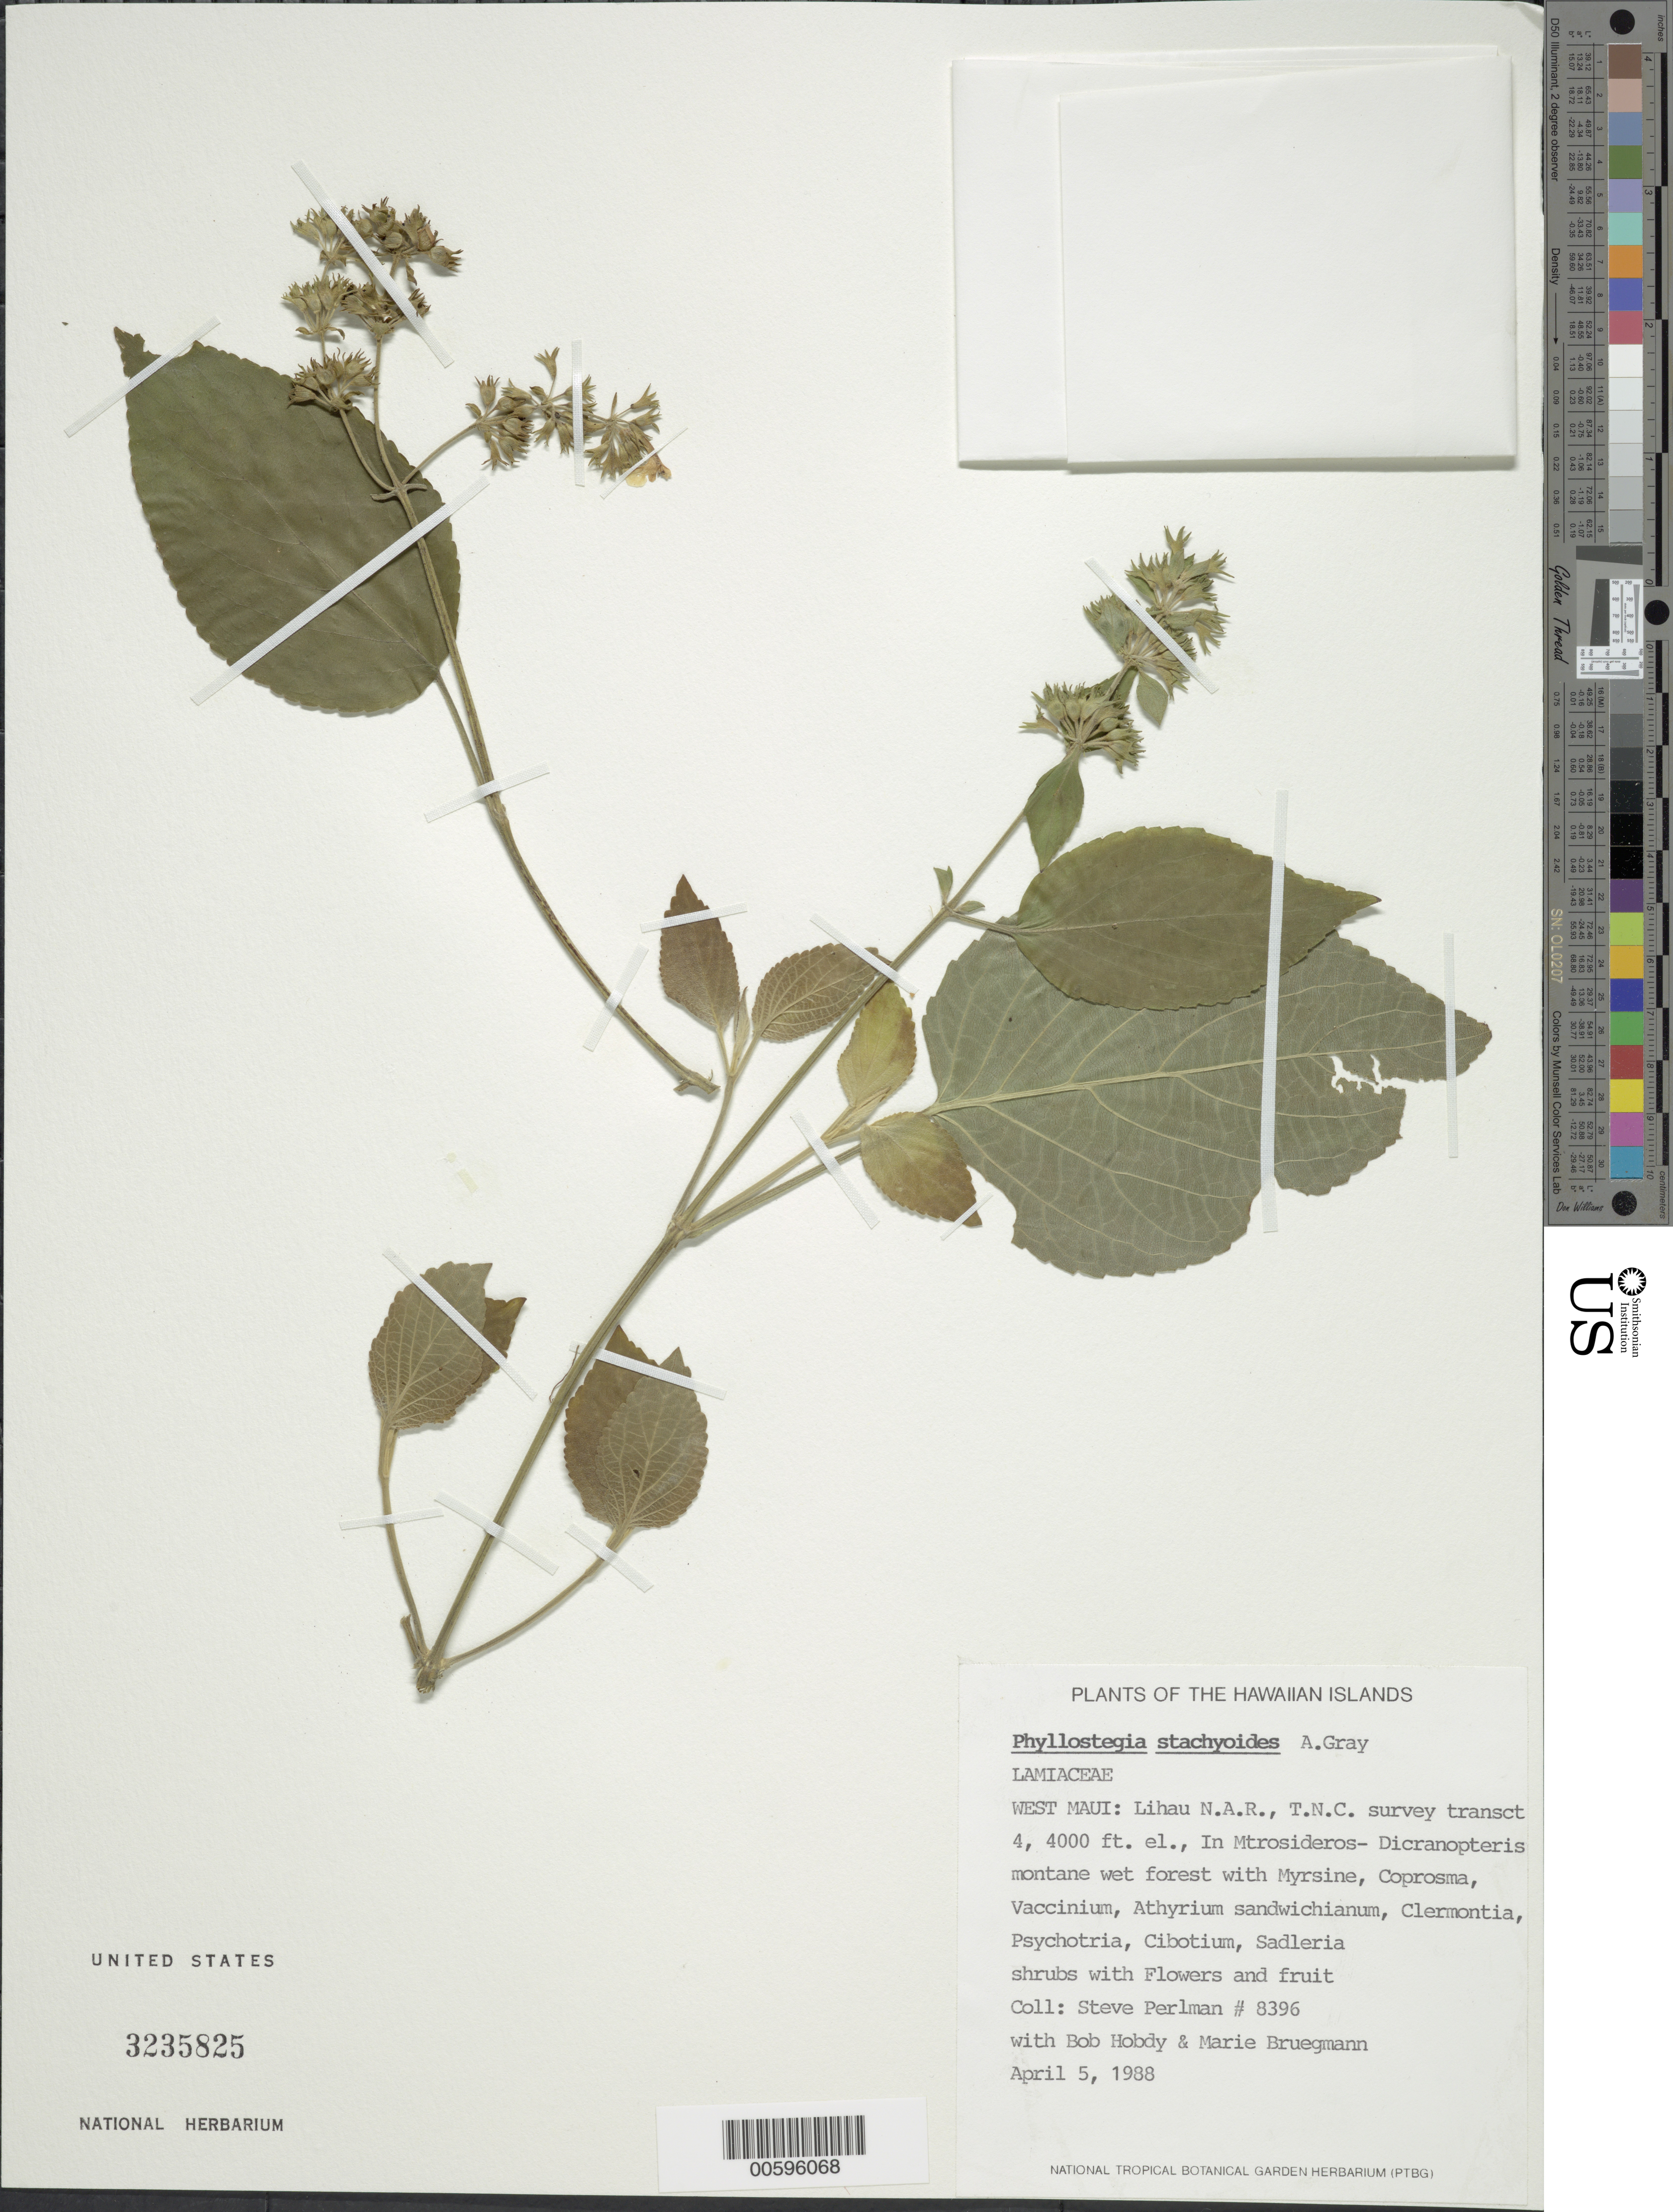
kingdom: Plantae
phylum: Tracheophyta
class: Magnoliopsida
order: Lamiales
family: Lamiaceae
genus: Phyllostegia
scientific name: Phyllostegia stachyoides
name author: A. Gray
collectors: S. P. Perlman, B. Hobdy & M. Bruegmann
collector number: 8396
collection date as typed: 5 Apr 1988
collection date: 1988-04-05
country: United States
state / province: Hawaii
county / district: Maui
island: Maui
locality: W Maui: Lihau N.A.R., T.N.C. survey transect 4.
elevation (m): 1219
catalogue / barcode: US 3235825